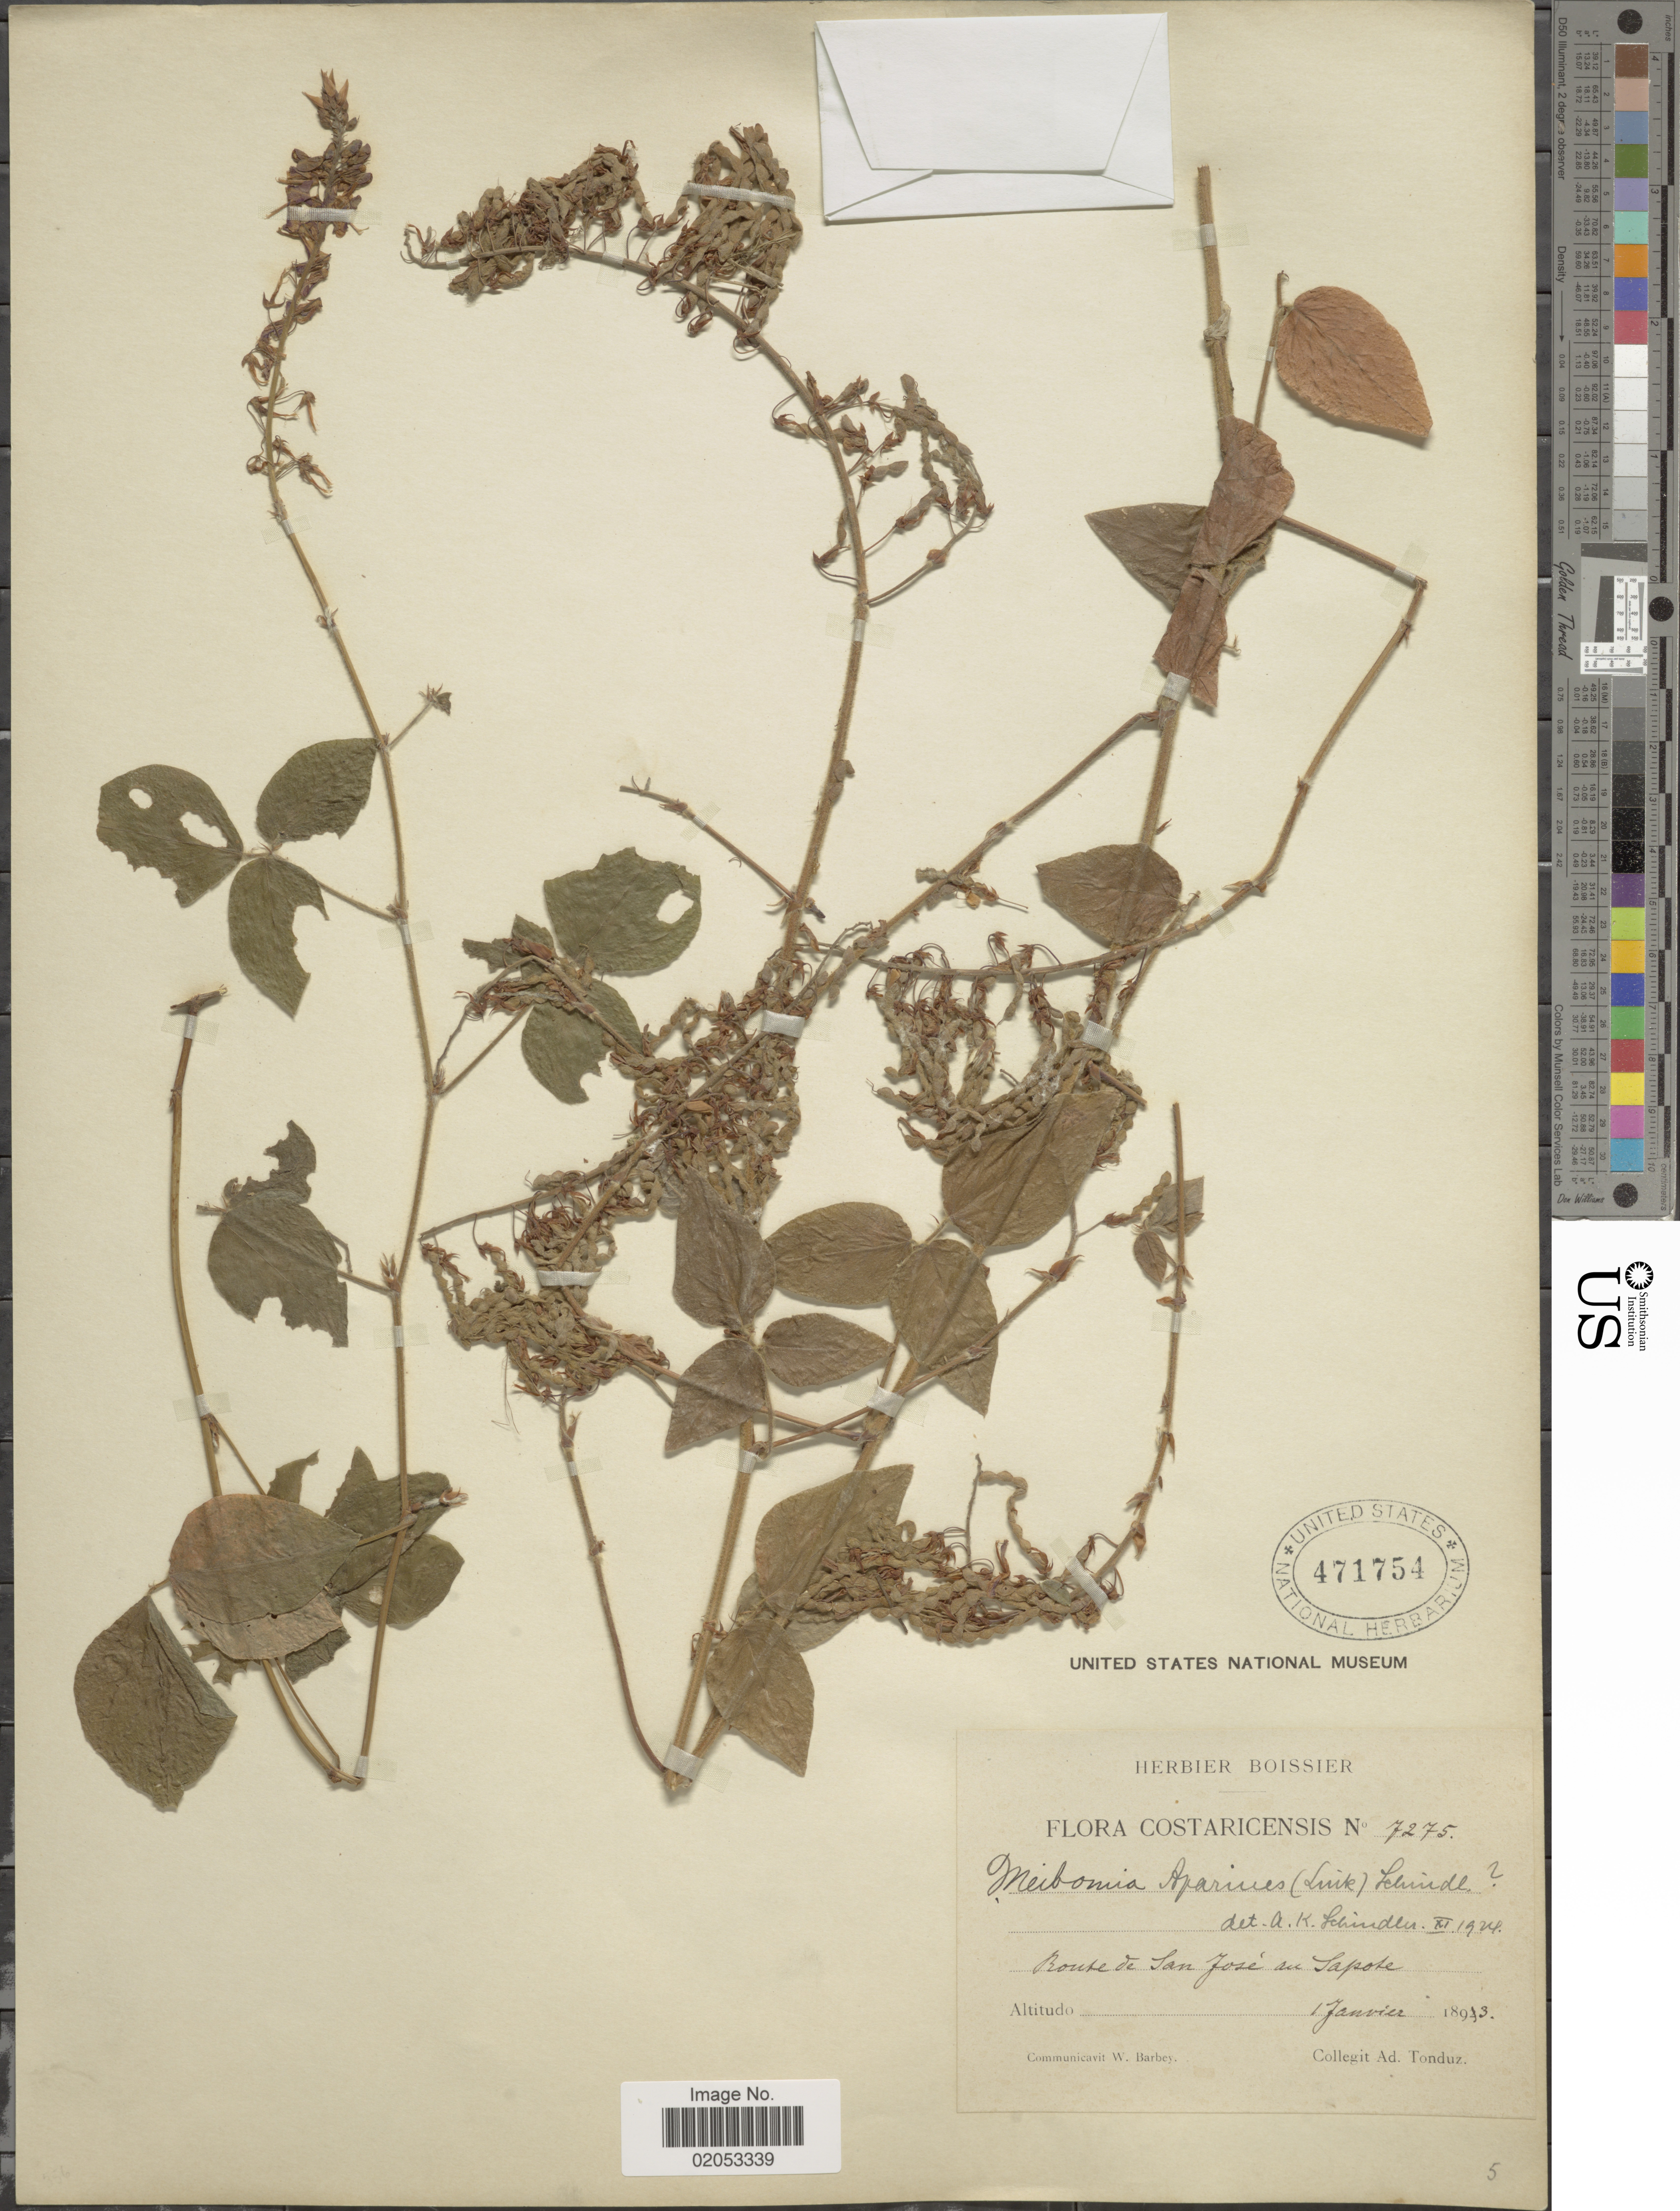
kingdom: Plantae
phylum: Tracheophyta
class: Magnoliopsida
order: Fabales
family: Fabaceae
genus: Desmodium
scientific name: Desmodium aparines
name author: (Link) DC.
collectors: A. Tonduz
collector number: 7275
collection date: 1893-01-01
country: Costa Rica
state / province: San José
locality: Route de San Jose au Sapote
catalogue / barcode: US 471754